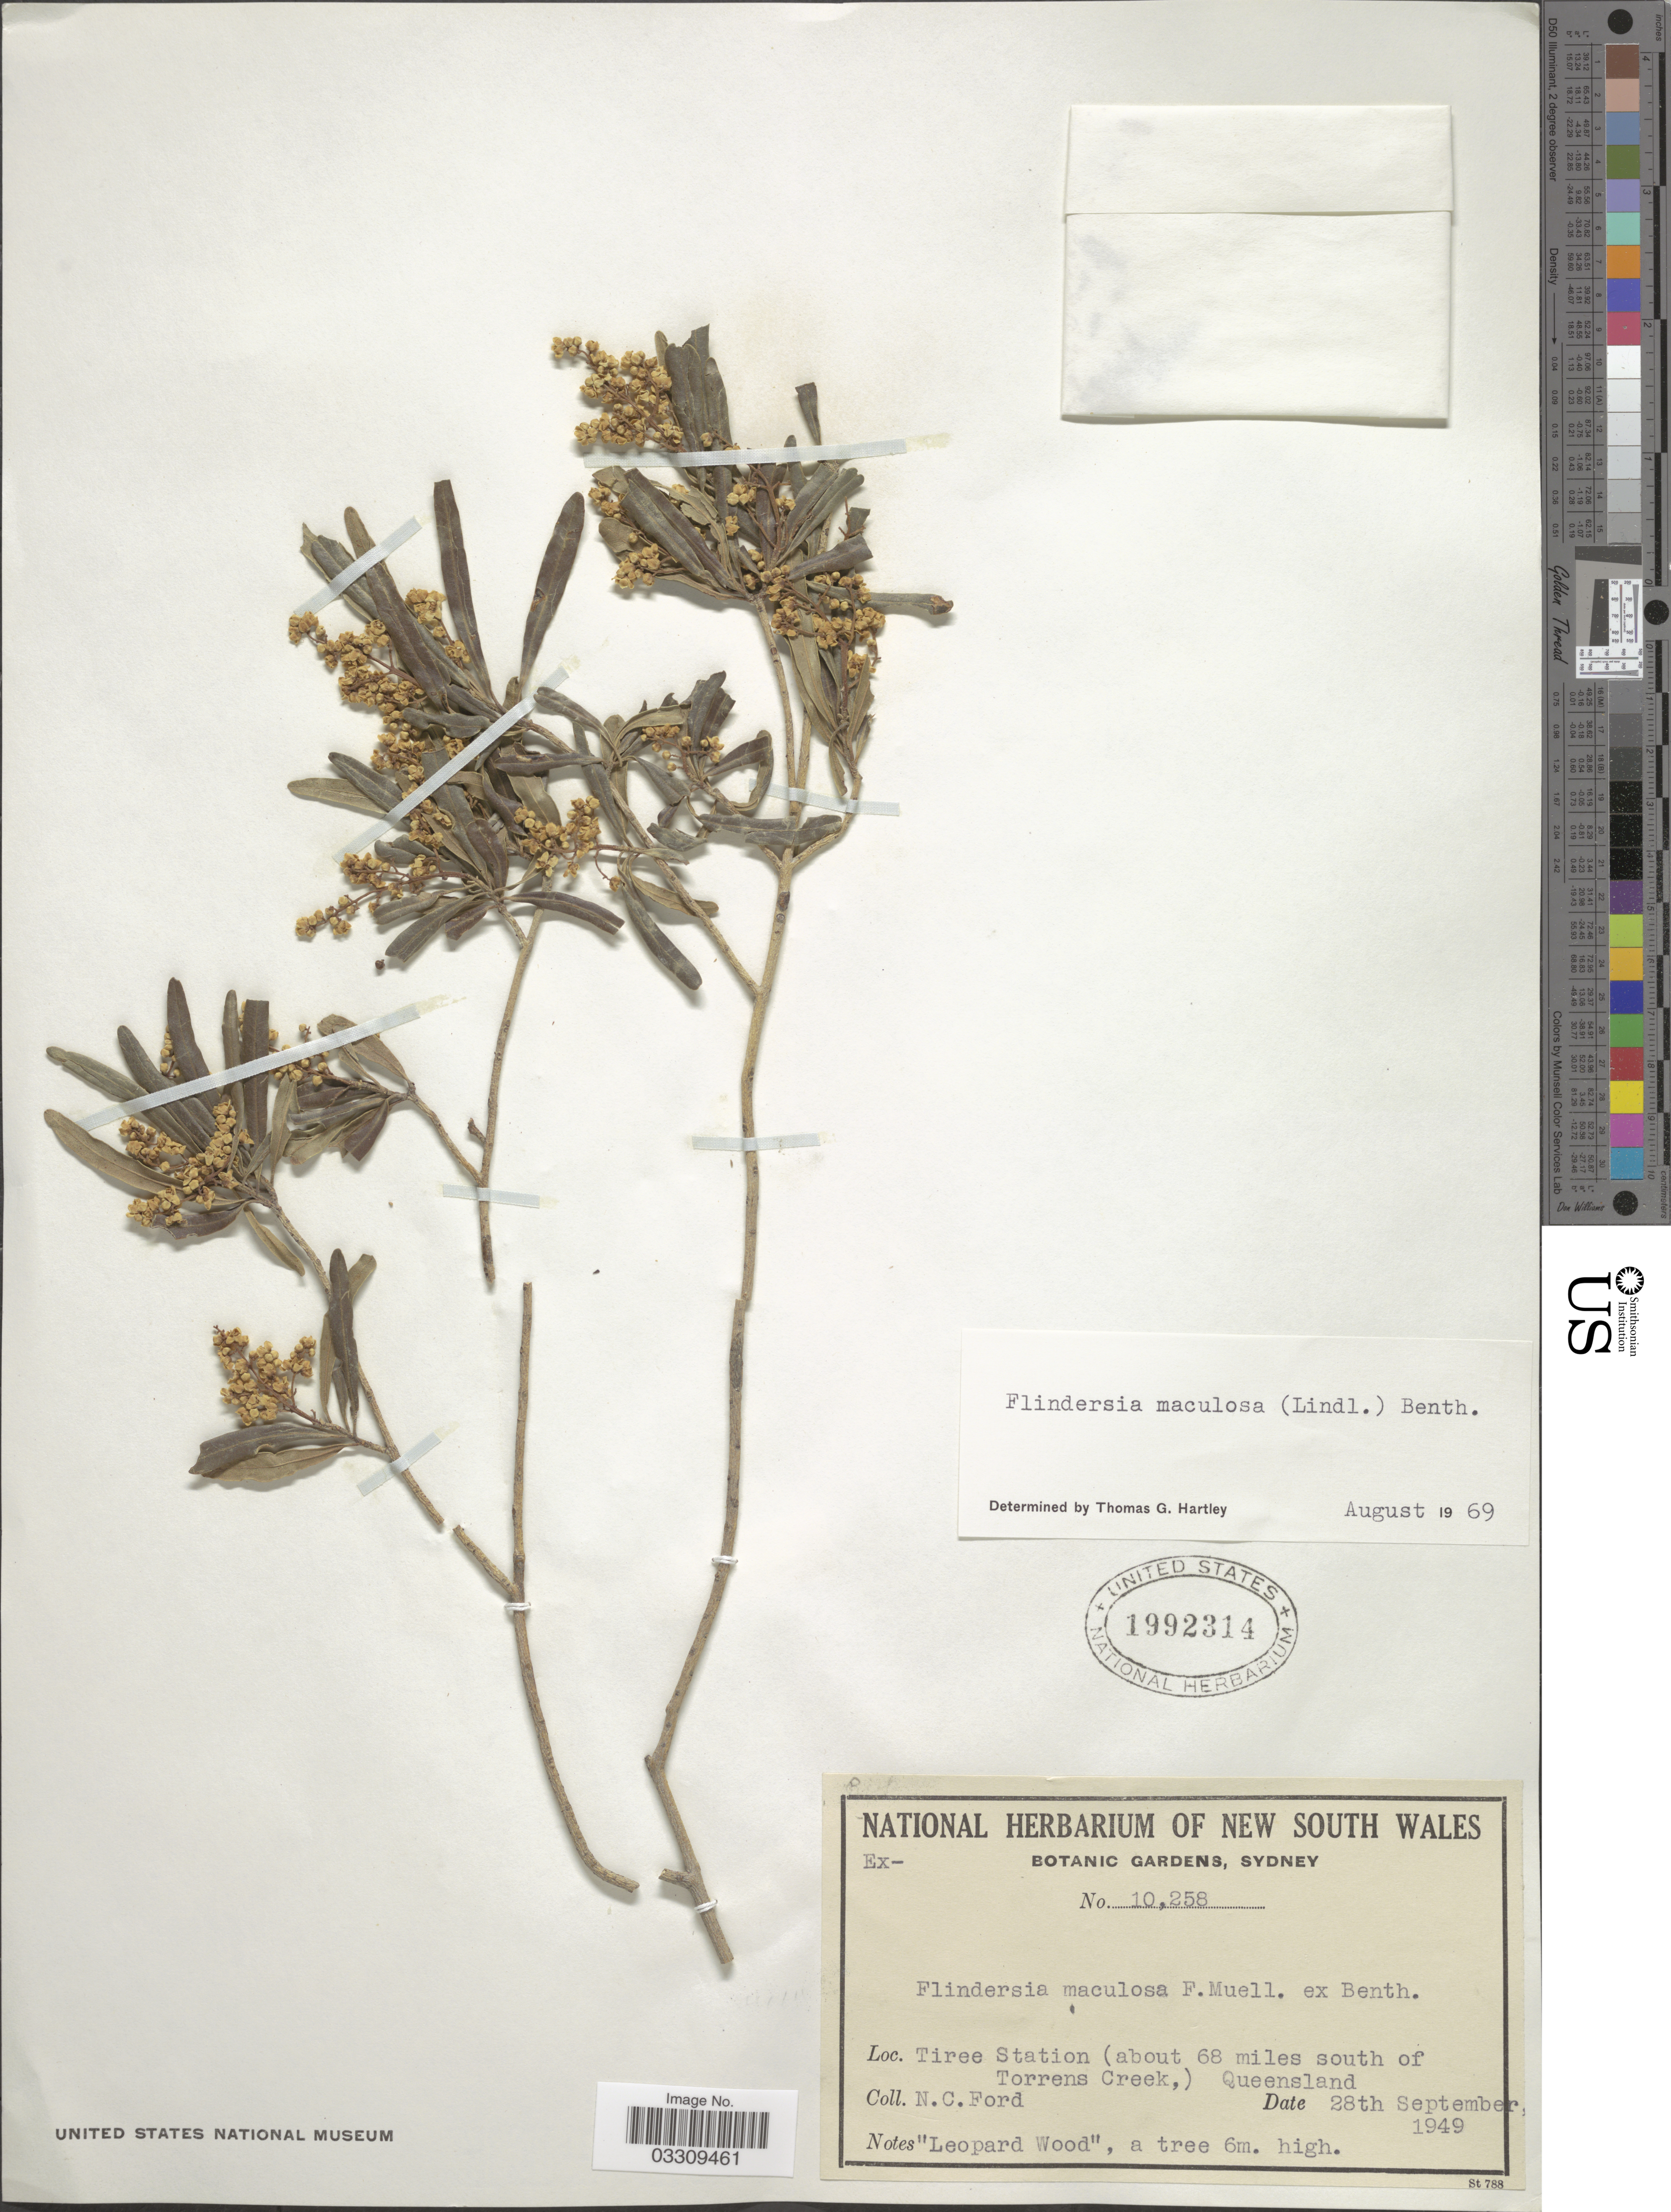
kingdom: Plantae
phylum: Tracheophyta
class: Magnoliopsida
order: Sapindales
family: Rutaceae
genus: Flindersia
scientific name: Flindersia maculosa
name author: (Lindl.) Benth.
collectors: N. Ford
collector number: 10258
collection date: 1949-09-28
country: Australia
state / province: New South Wales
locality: Tiree Station (about 68 miles south of Torrens Creek,).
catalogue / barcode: US 1992314